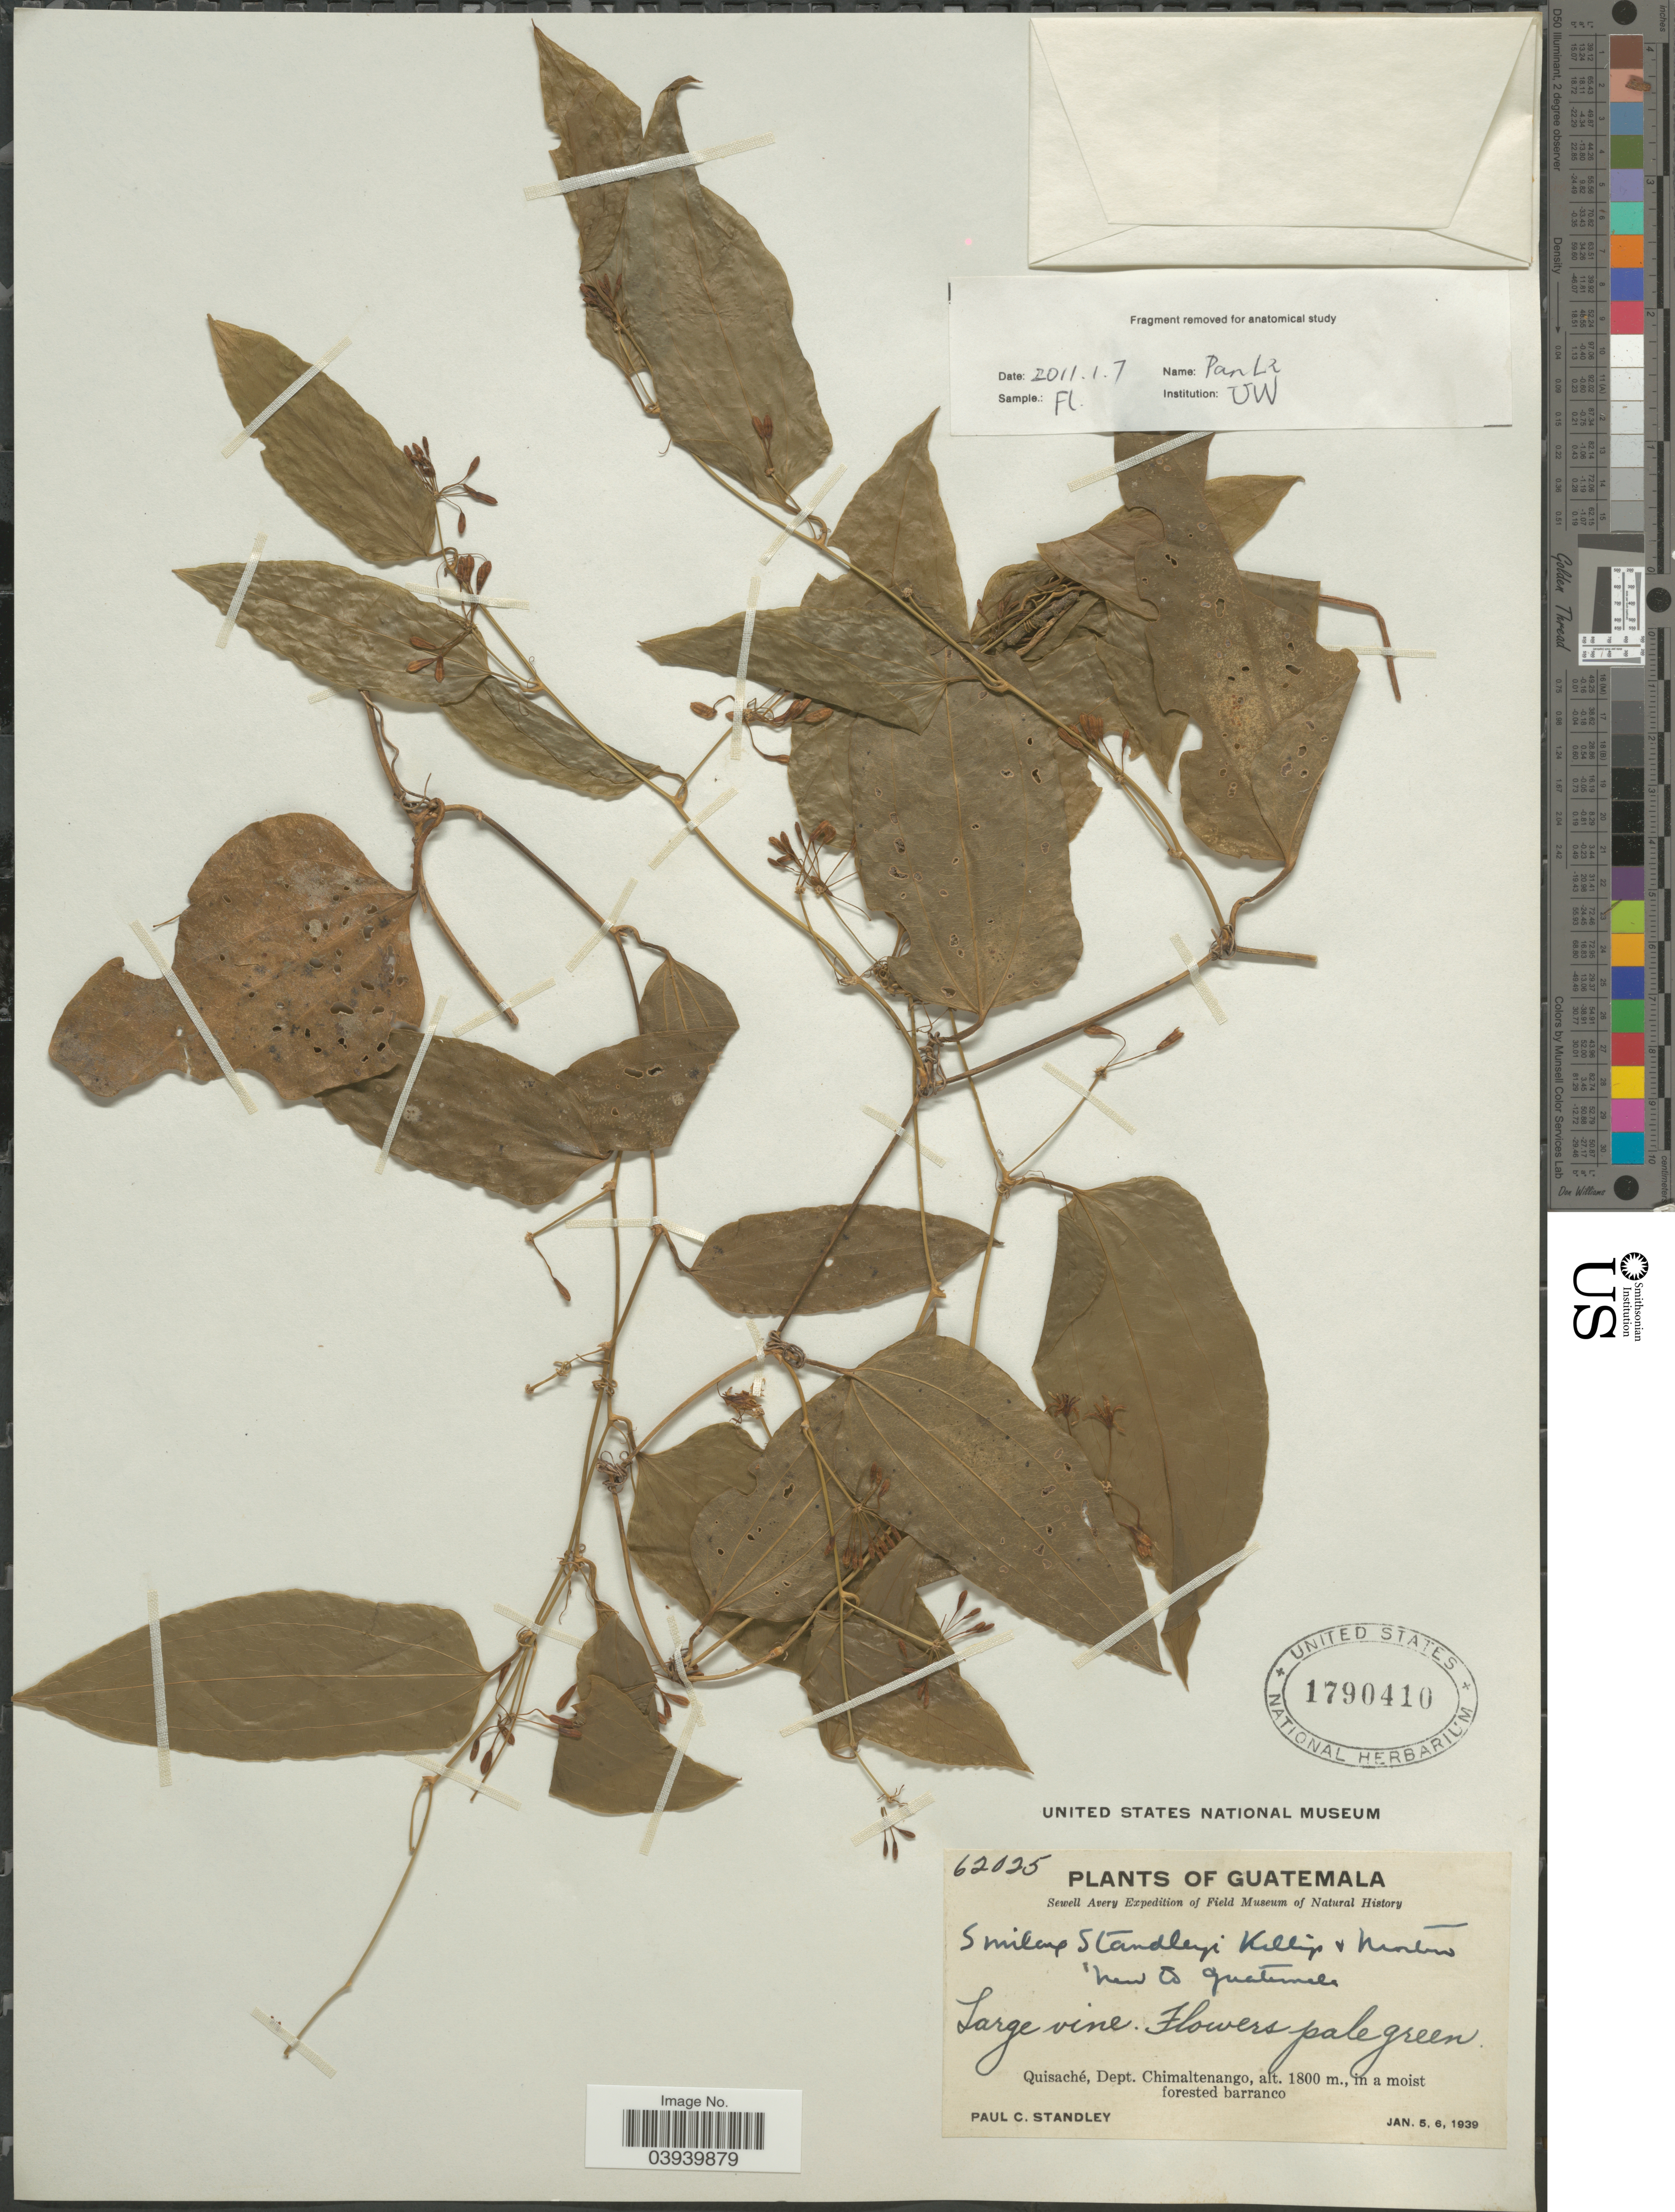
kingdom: Plantae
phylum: Tracheophyta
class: Liliopsida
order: Liliales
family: Smilacaceae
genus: Smilax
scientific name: Smilax standleyi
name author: Killip & C.V. Morton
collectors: P. C. Standley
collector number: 62025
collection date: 1939-01-05/1939-01-06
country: Guatemala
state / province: Chimaltenango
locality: Quisaché, Dept. Chimaltenango.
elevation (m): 1800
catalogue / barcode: US 1790410